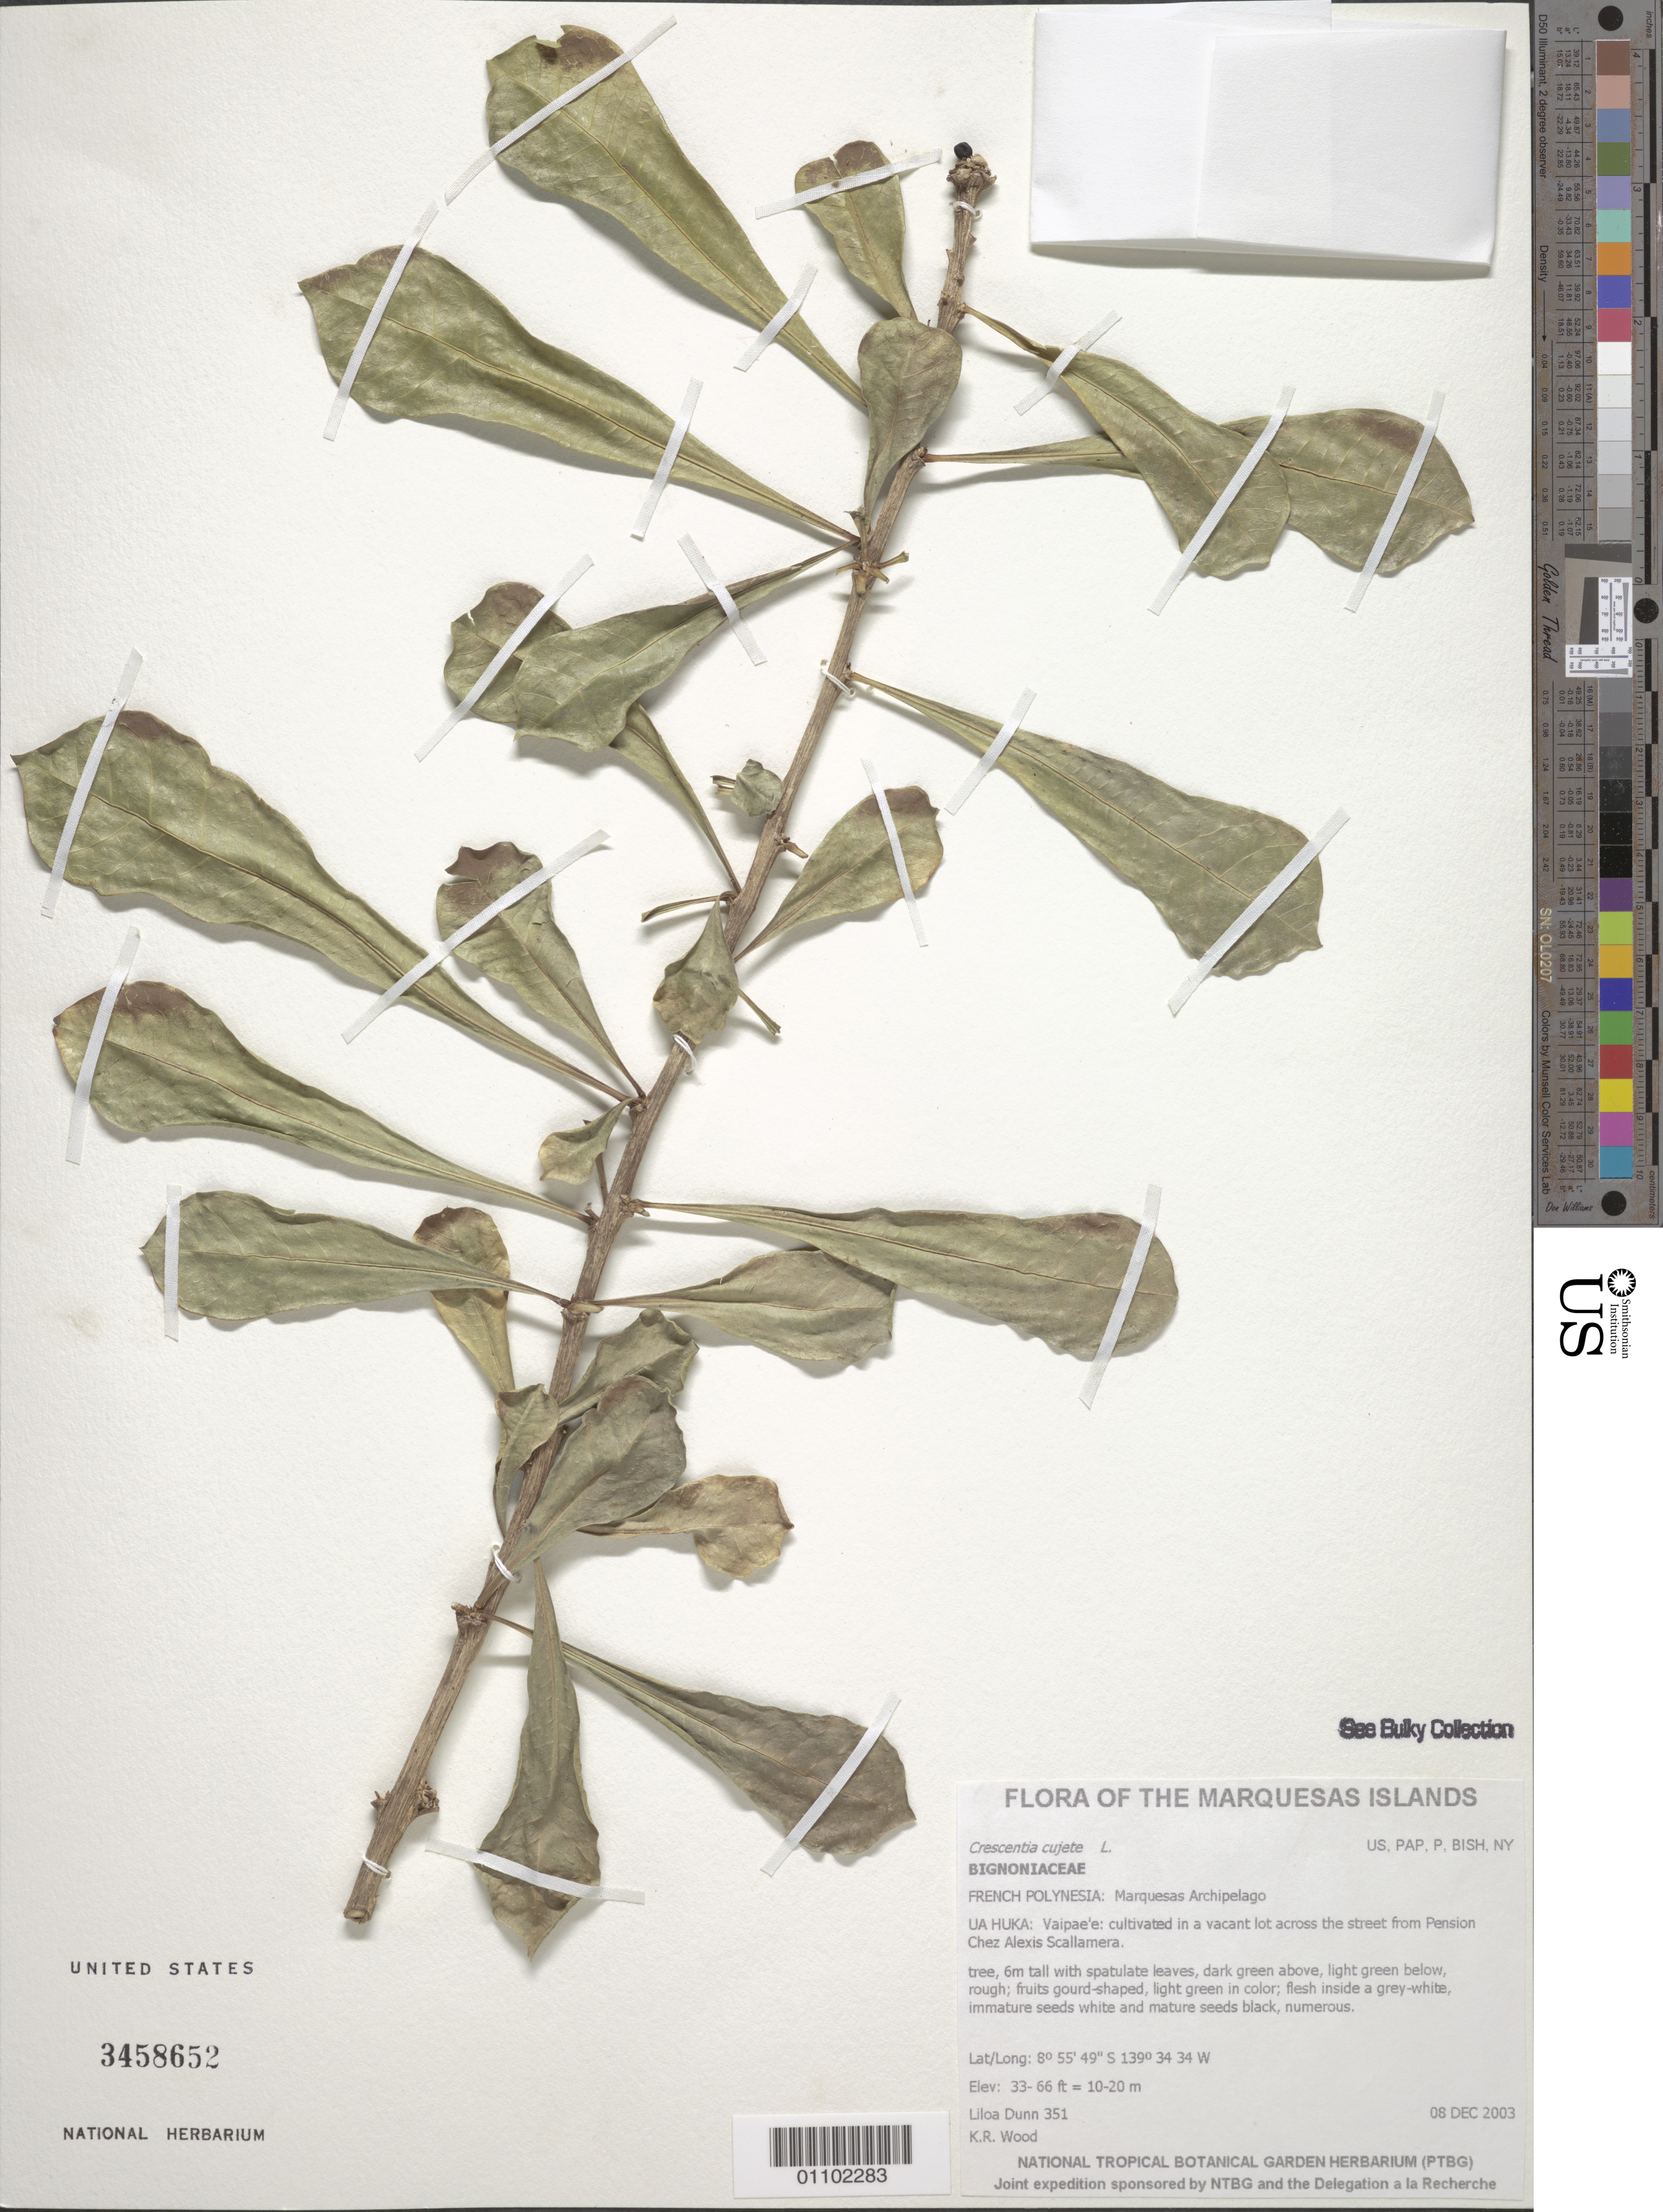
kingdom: Plantae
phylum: Tracheophyta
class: Magnoliopsida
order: Lamiales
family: Bignoniaceae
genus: Crescentia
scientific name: Crescentia cujete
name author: L.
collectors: L. Dunn & K. R. Wood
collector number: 351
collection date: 2003-12-08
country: French Polynesia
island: Ua Huka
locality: Vaipae'e: cultivated in a vacant lot across the street from Pension Chez Alexis Scallamera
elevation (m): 10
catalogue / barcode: US 3458652